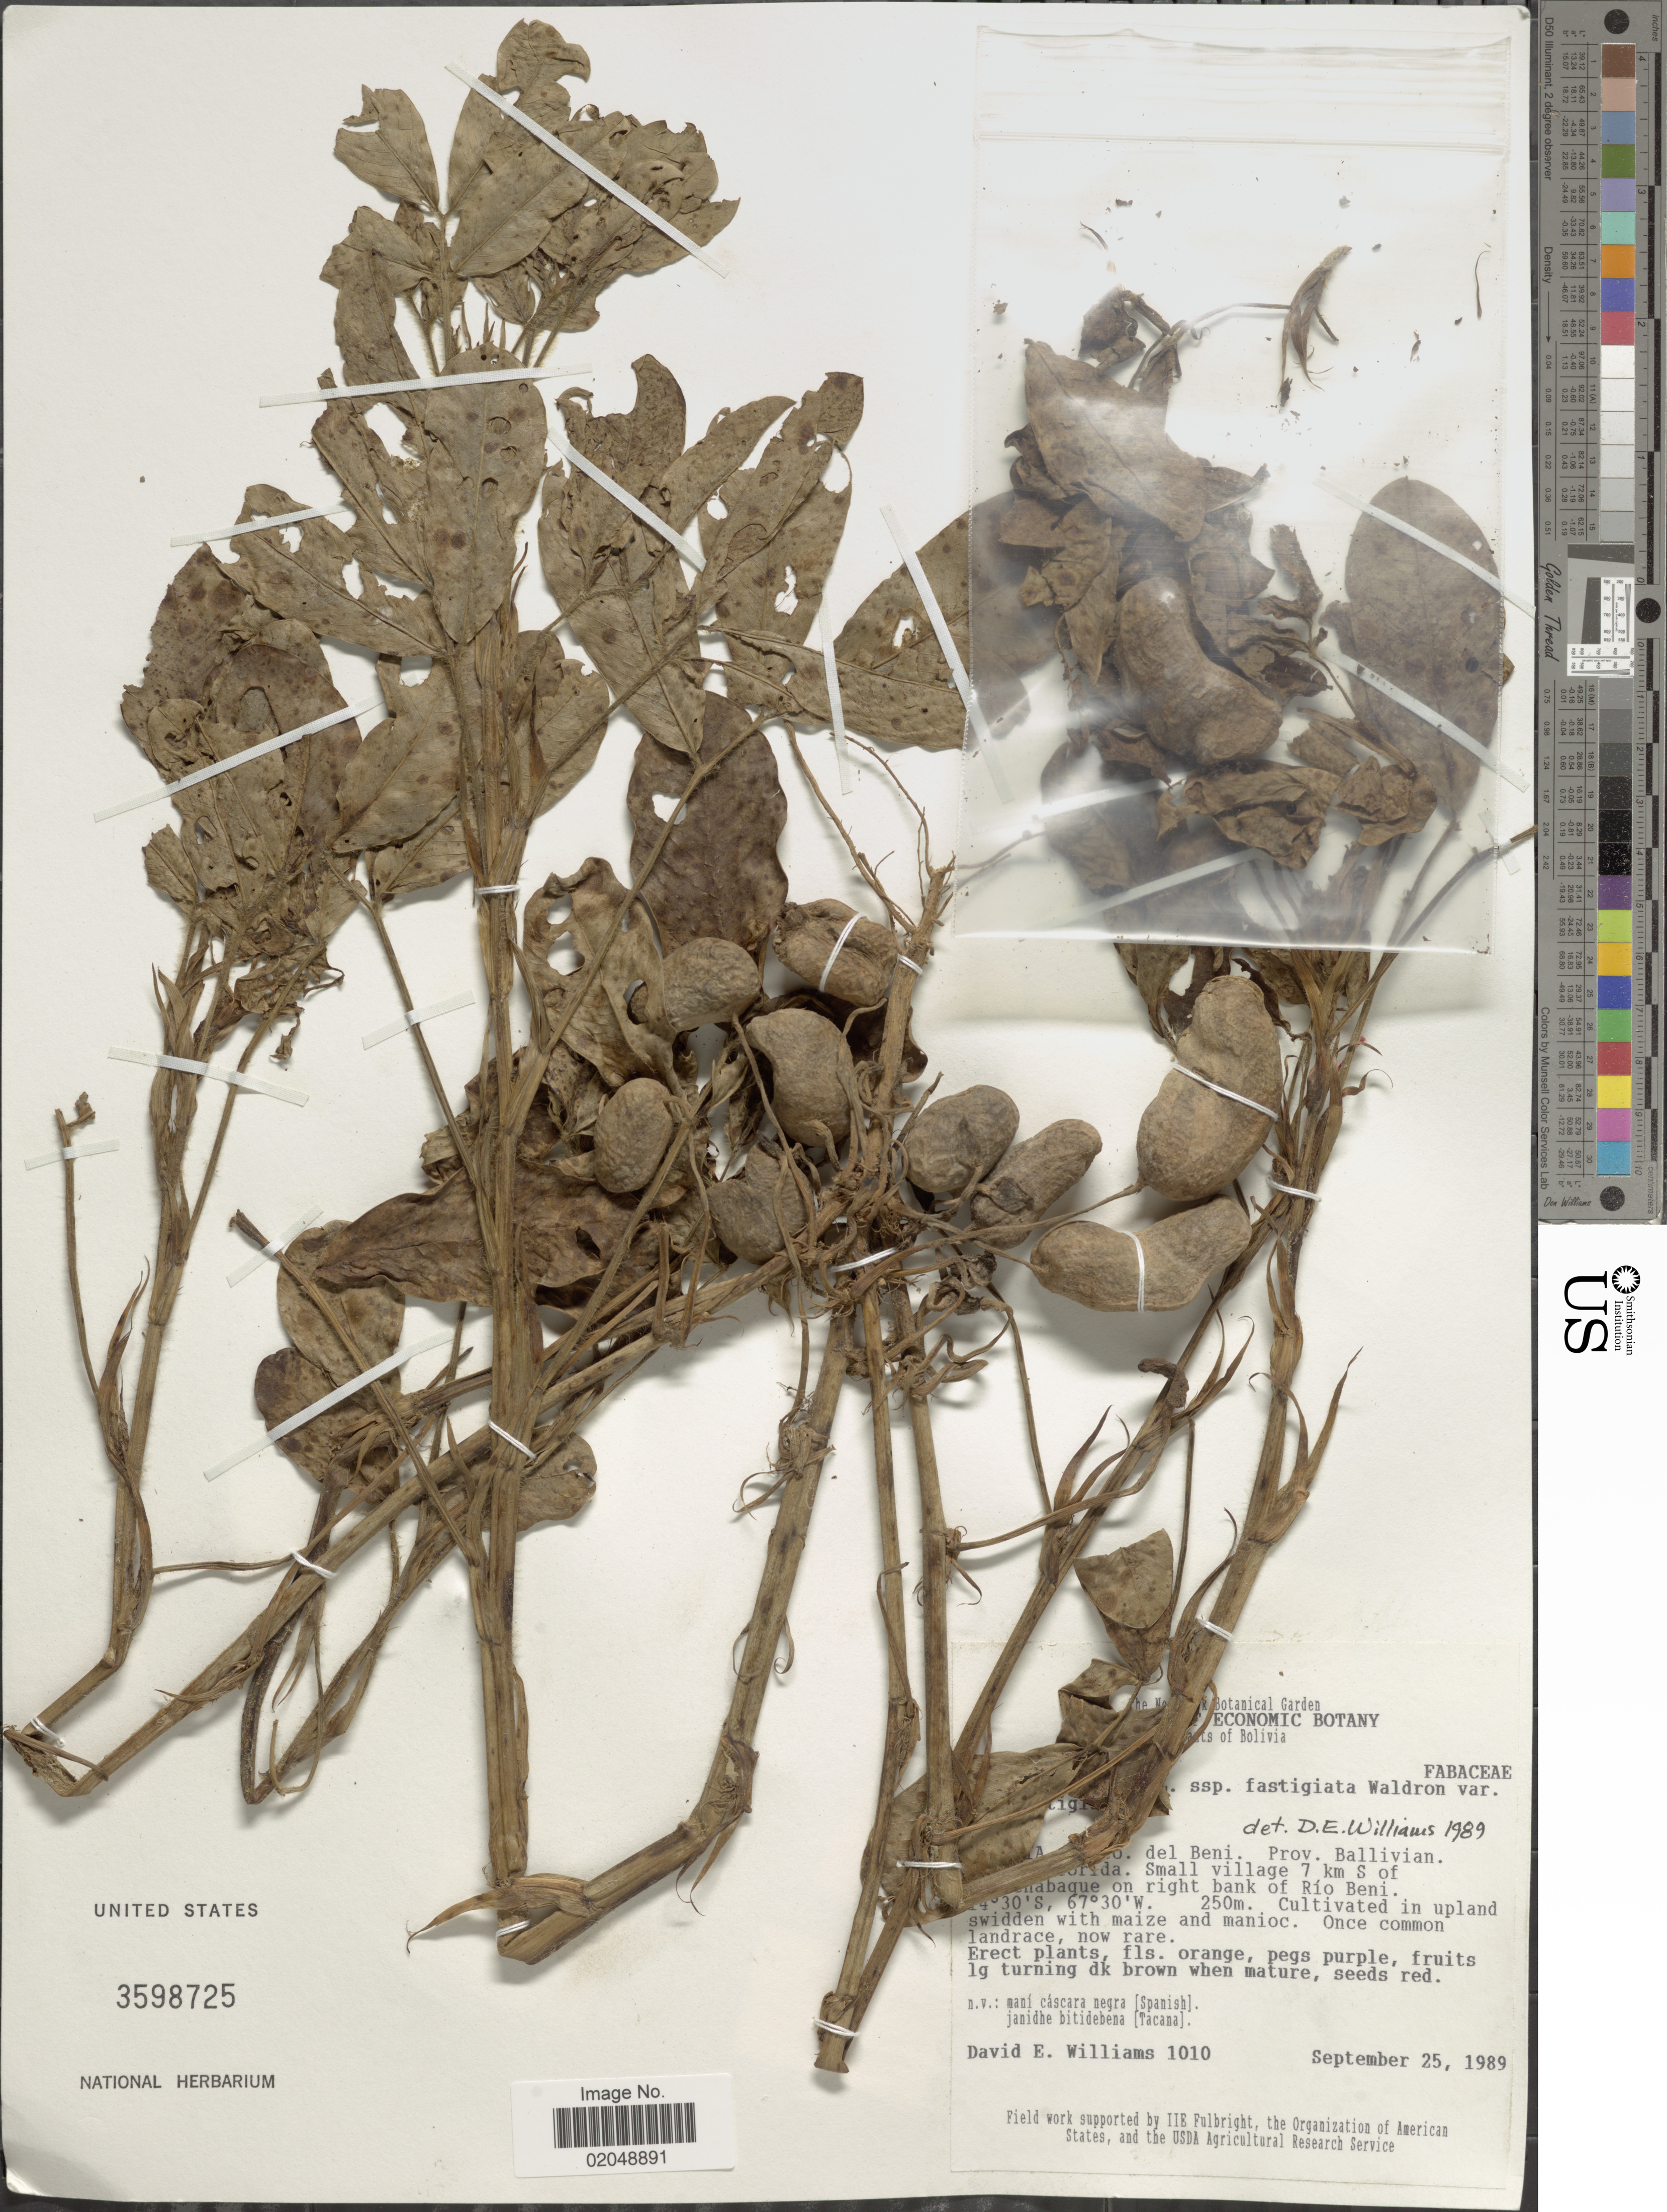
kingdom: Plantae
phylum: Tracheophyta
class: Magnoliopsida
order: Fabales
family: Fabaceae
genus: Arachis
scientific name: Arachis hypogaea var. fastigiata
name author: Krapov.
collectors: D. E. Williams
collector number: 1010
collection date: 1989-09-25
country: Bolivia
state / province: Beni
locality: [illegible text] del Beni. Prov. Ballivian [illegible text] Small village 7 km S of Rurrenabaque on right bank of Río Beni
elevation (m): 250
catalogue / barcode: US 3598725